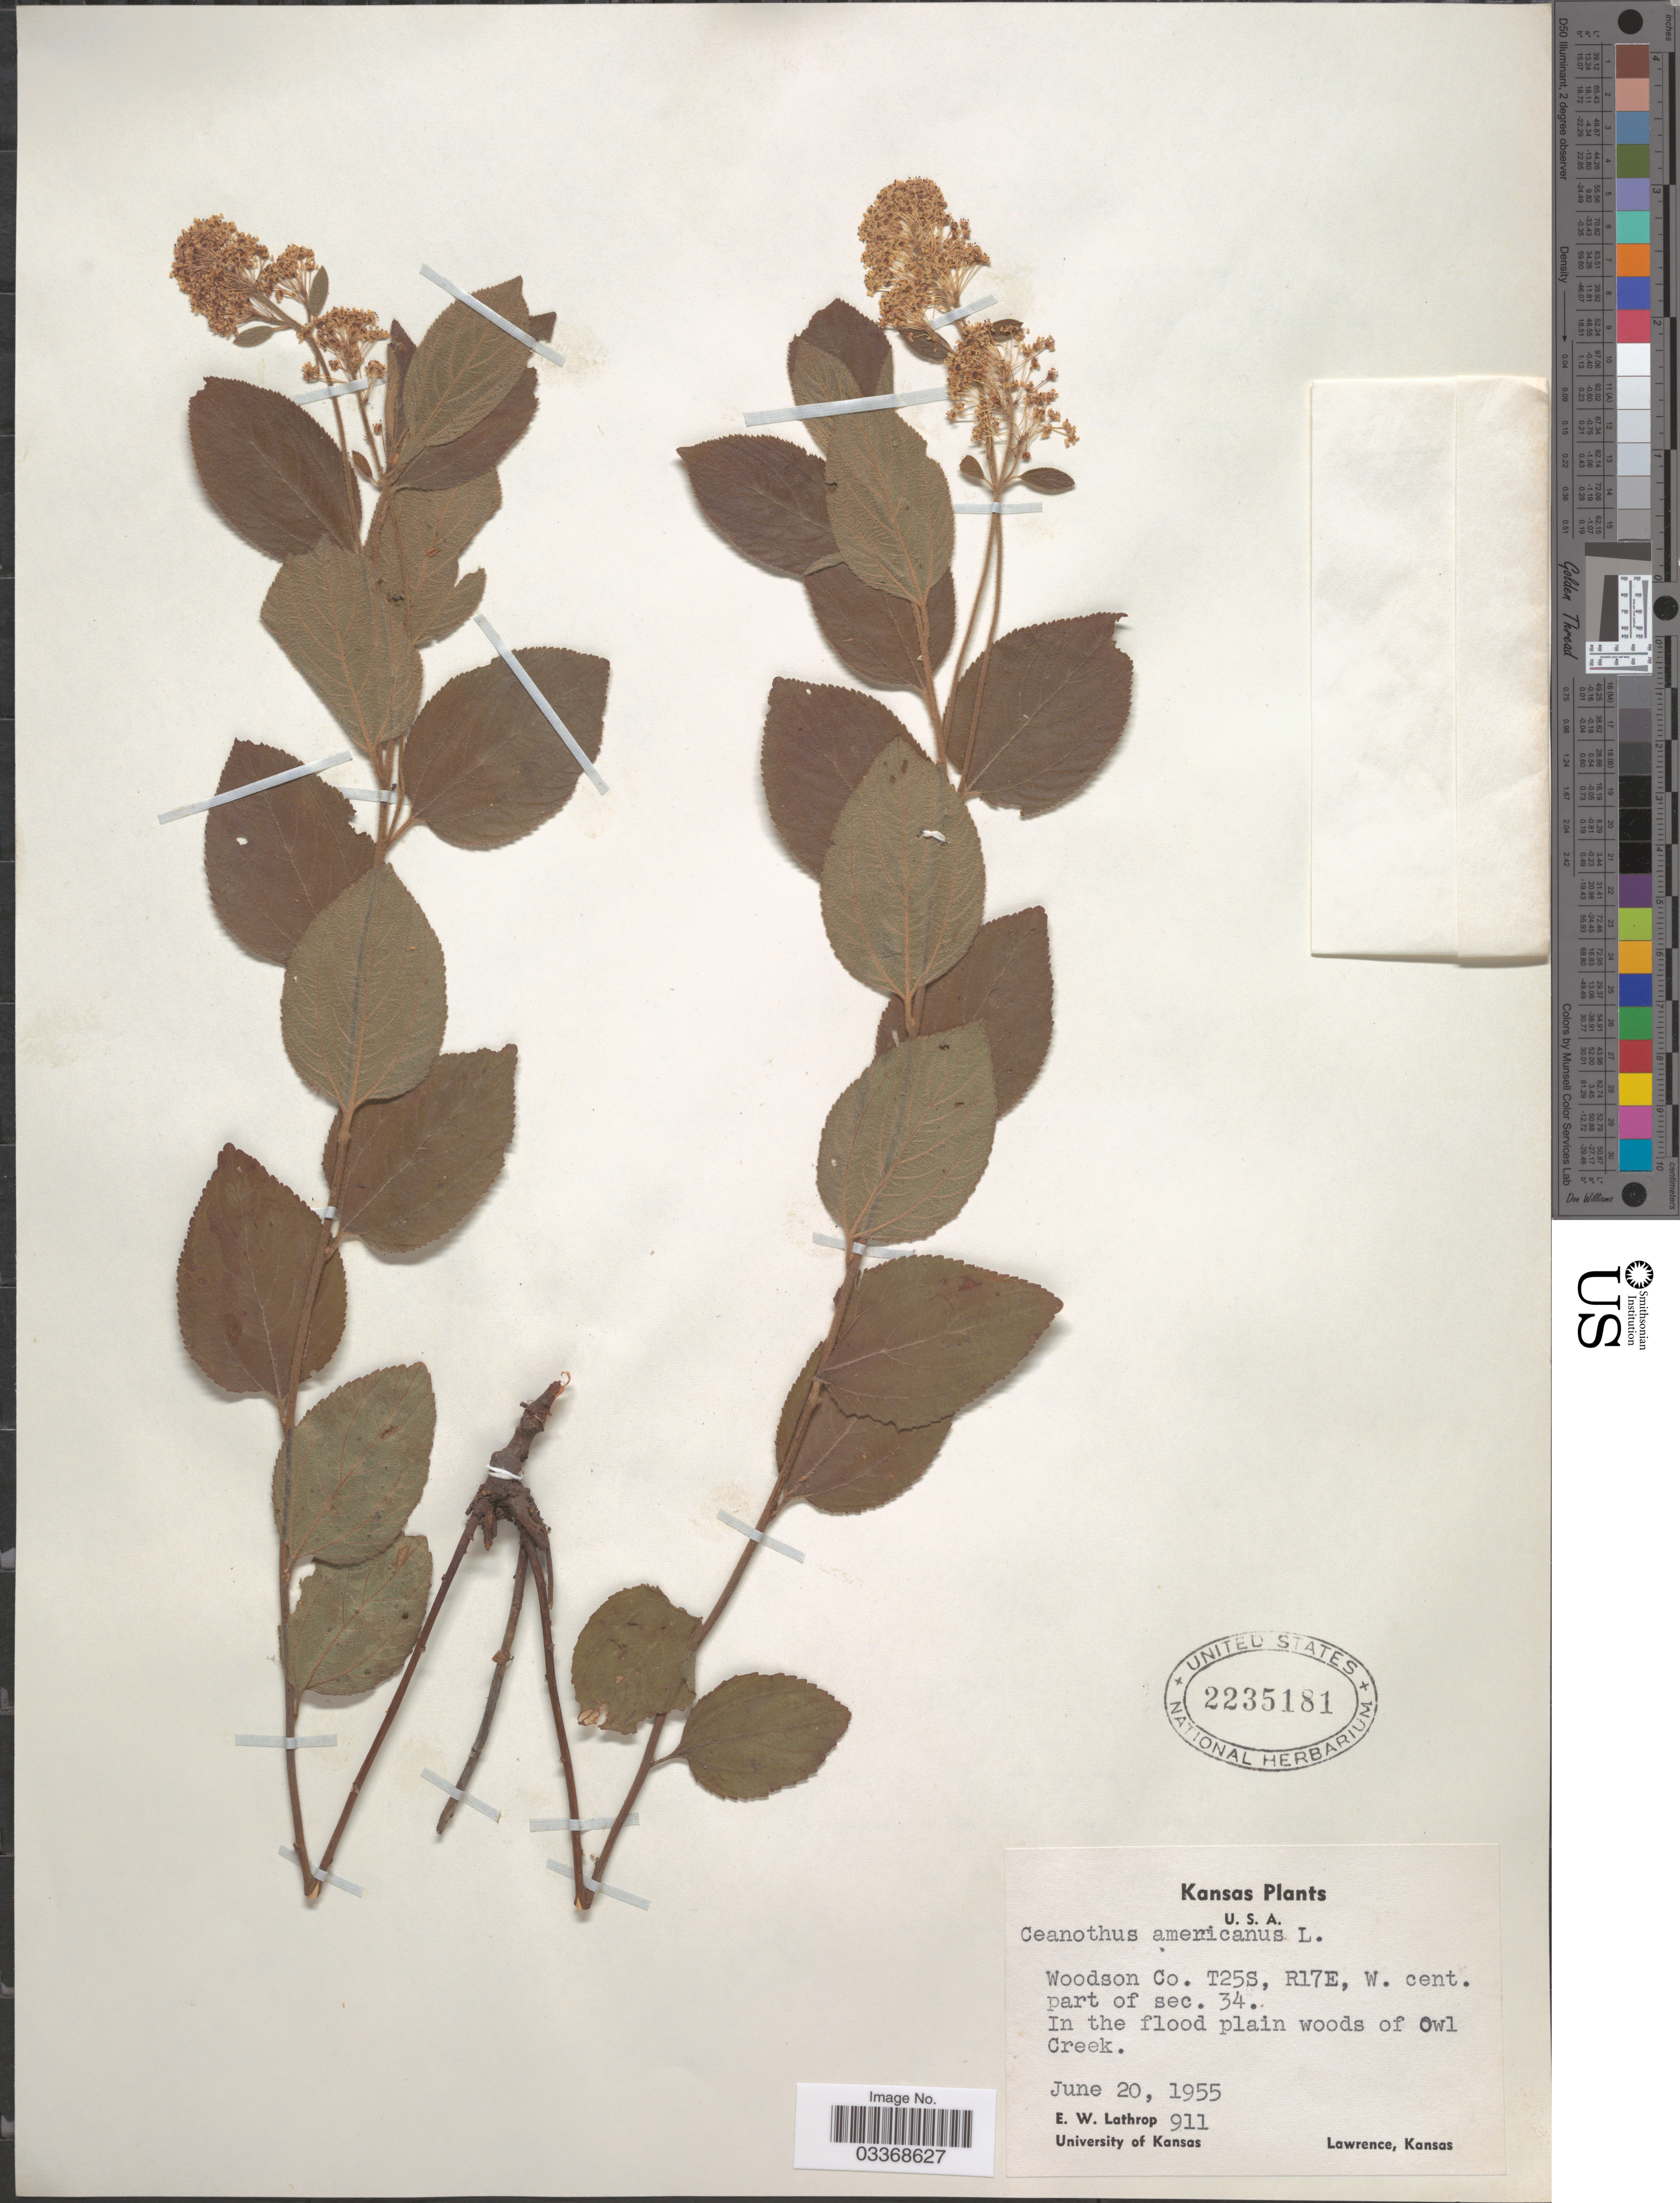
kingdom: Plantae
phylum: Tracheophyta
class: Magnoliopsida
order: Rosales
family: Rhamnaceae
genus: Ceanothus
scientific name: Ceanothus americanus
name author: L.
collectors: E. W. Lathrop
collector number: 911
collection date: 1955-06-20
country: United States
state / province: Kansas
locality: Woodson Co. T25S, R17E, W. cent. part of sec. 34. In the flood plain woods of Owl Creek.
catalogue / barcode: US 2235181